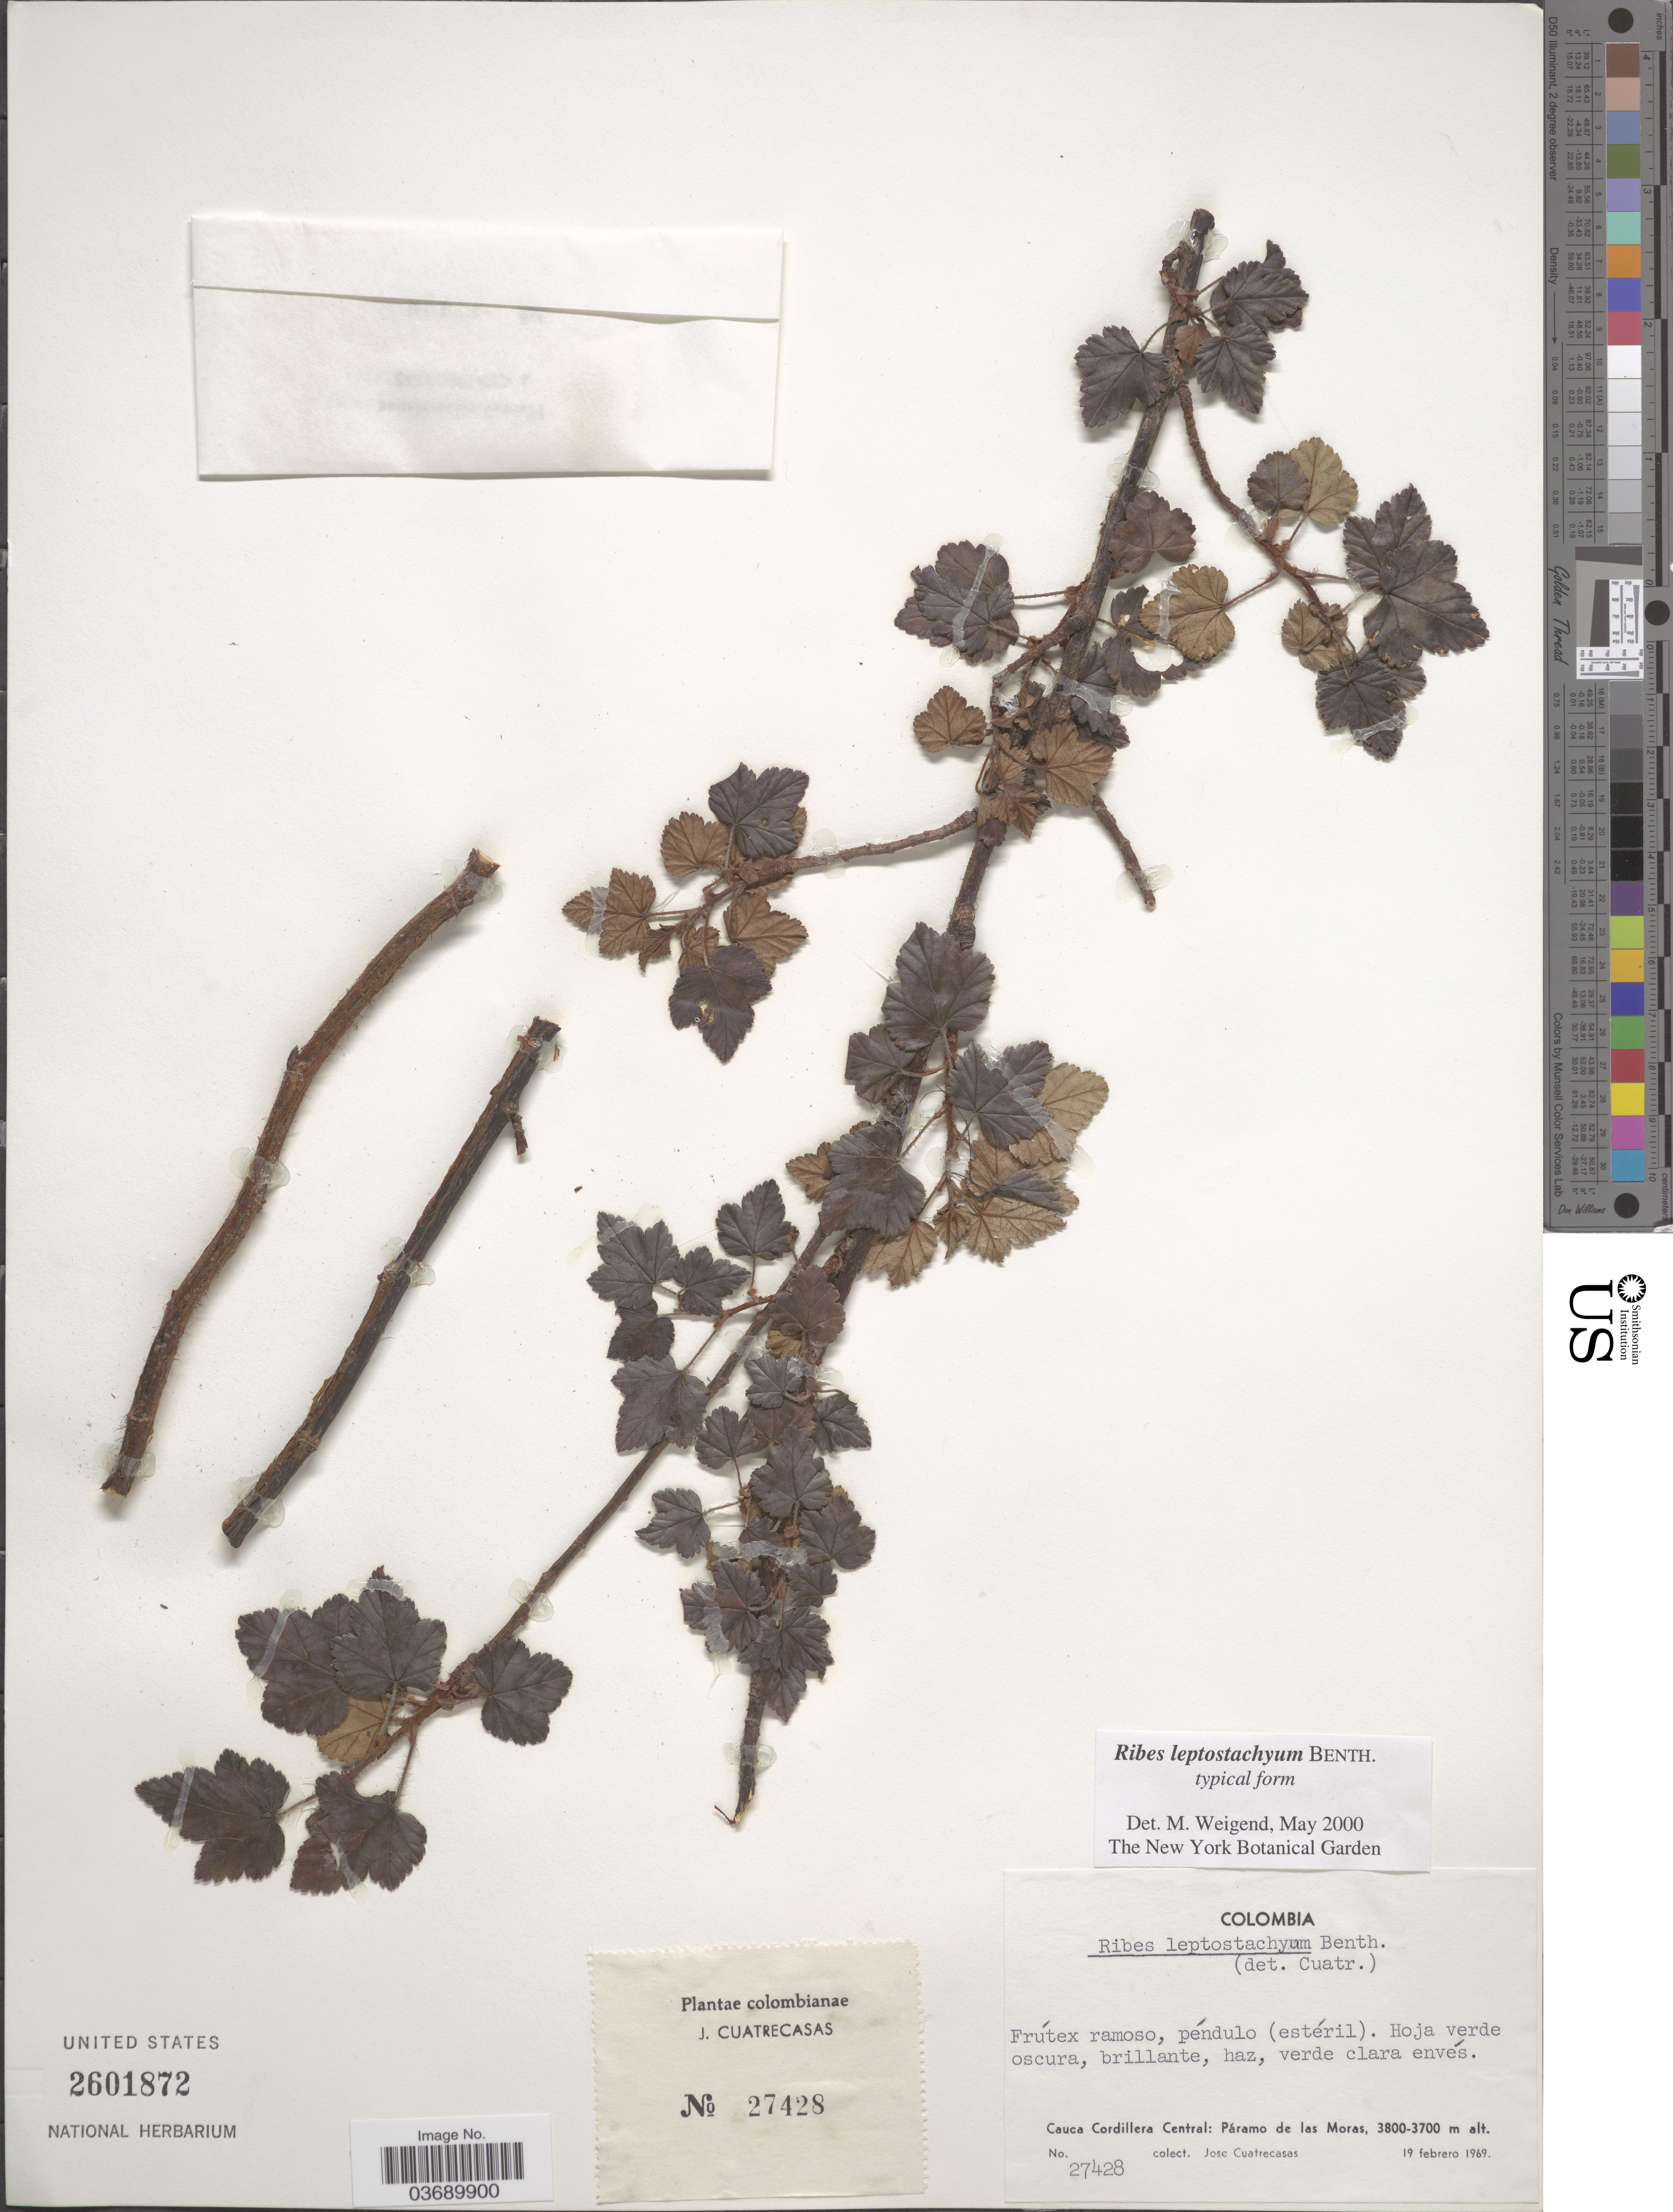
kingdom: Plantae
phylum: Tracheophyta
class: Magnoliopsida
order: Saxifragales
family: Grossulariaceae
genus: Ribes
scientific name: Ribes leptostachyum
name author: Decne.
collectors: J. Cuatrecasas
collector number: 27428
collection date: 1969-02-19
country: Colombia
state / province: Cauca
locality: Cauca Cordillera Central: Páramo de las Moras.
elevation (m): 3700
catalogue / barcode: US 2601872